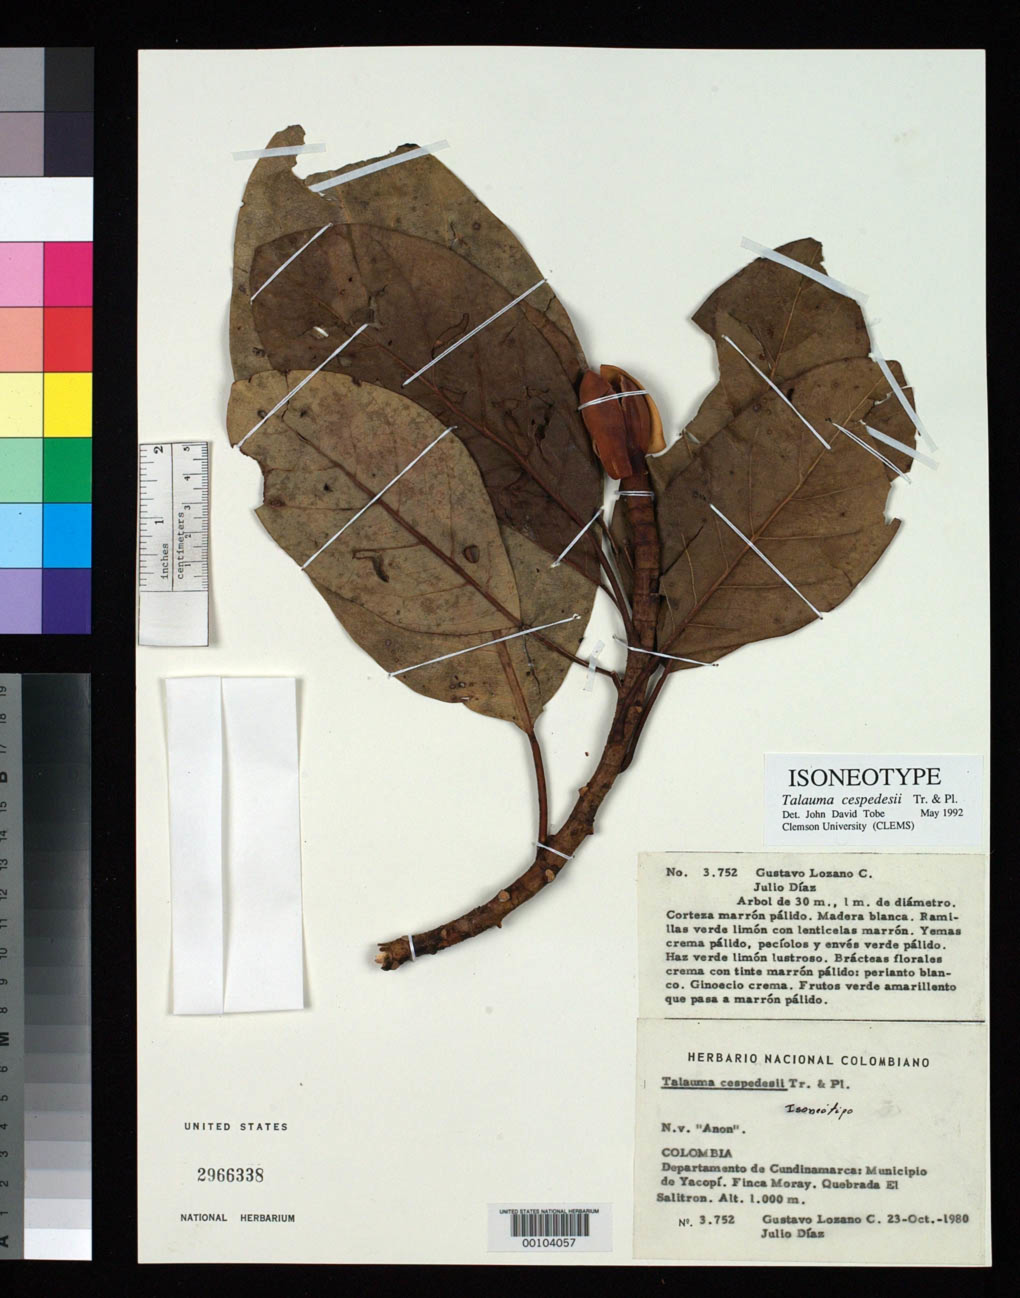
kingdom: Plantae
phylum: Tracheophyta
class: Magnoliopsida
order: Magnoliales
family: Magnoliaceae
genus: Talauma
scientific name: Talauma cespedesii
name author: Triana & Planch.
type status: Isoneotype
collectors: G. Lozano-Contreras & J. Diaz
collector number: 3752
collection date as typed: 23 Oct 1980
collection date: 1980-10-23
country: Colombia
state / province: Cundinamarca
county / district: Yacopi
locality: Finca Moray, Quebrada El Salitron.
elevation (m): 1000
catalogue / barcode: US 2966338